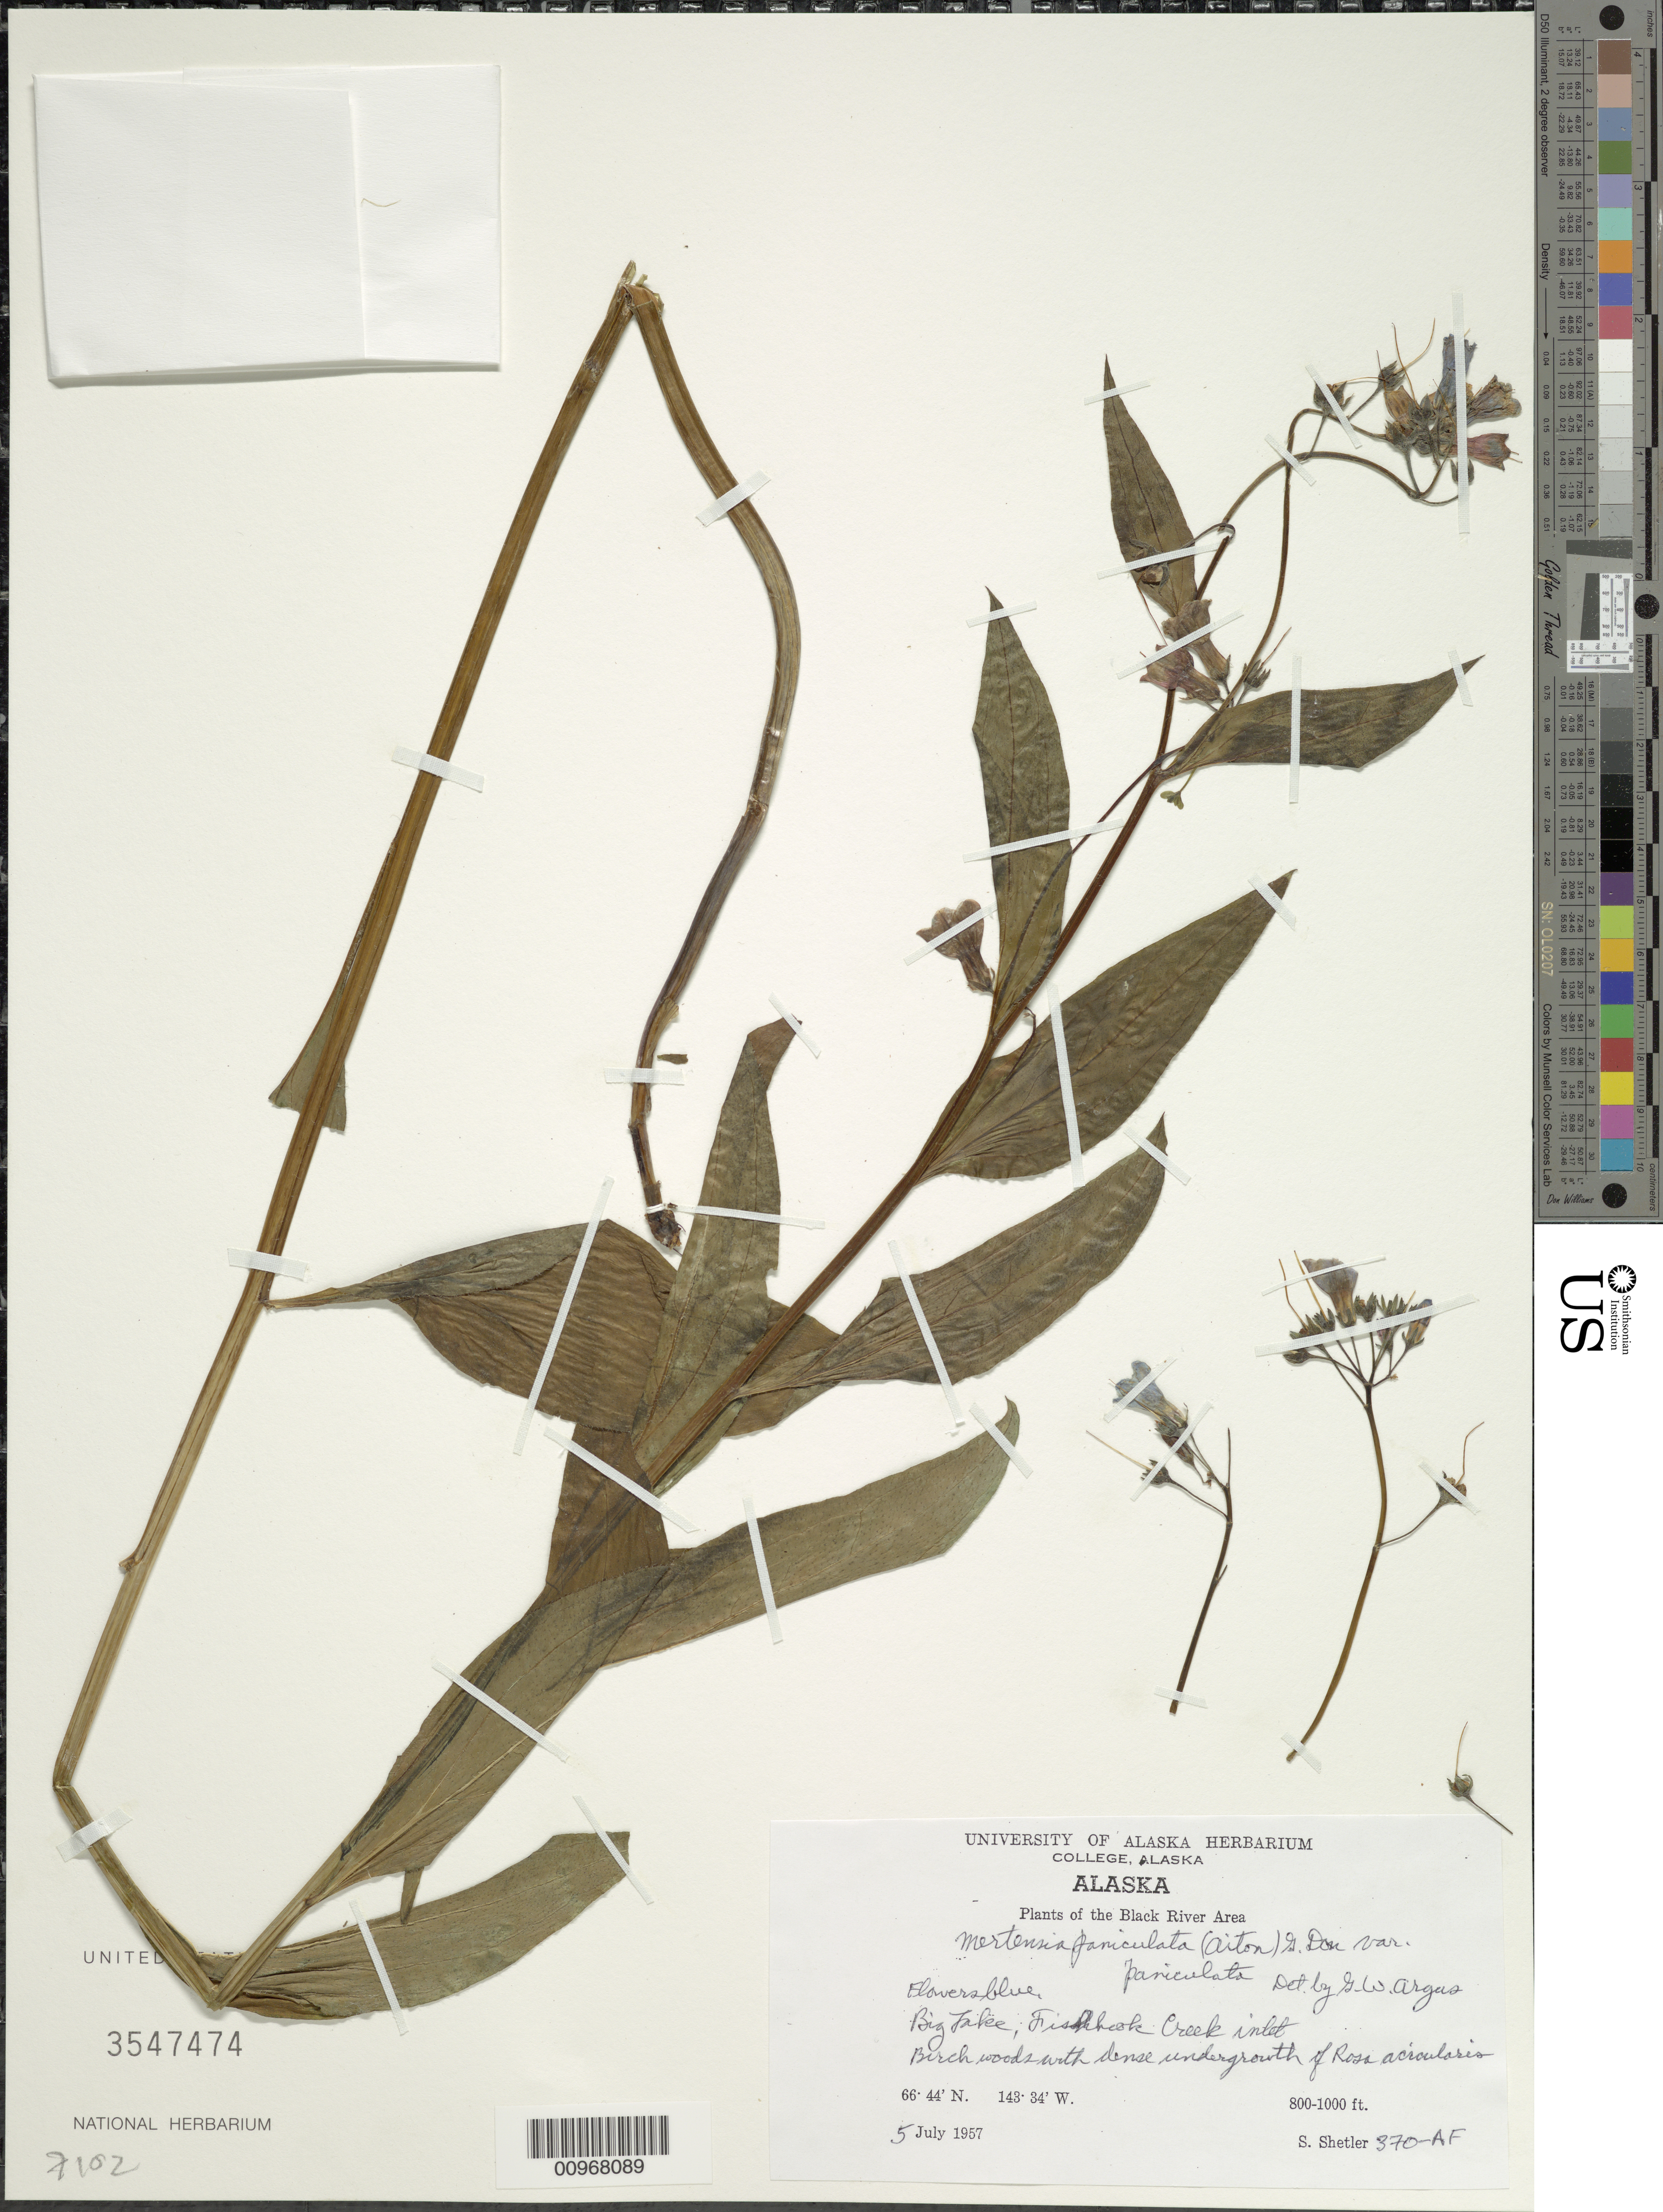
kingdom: Plantae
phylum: Tracheophyta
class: Magnoliopsida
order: Boraginales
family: Boraginaceae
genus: Mertensia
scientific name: Mertensia paniculata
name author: (Aiton) G. Don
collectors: S. Shetler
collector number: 370-AF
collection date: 1957-07-05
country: United States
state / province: Alaska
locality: Black River Area. Big Lake, Fishhook Creek inlet.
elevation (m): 244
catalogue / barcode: US 3547474